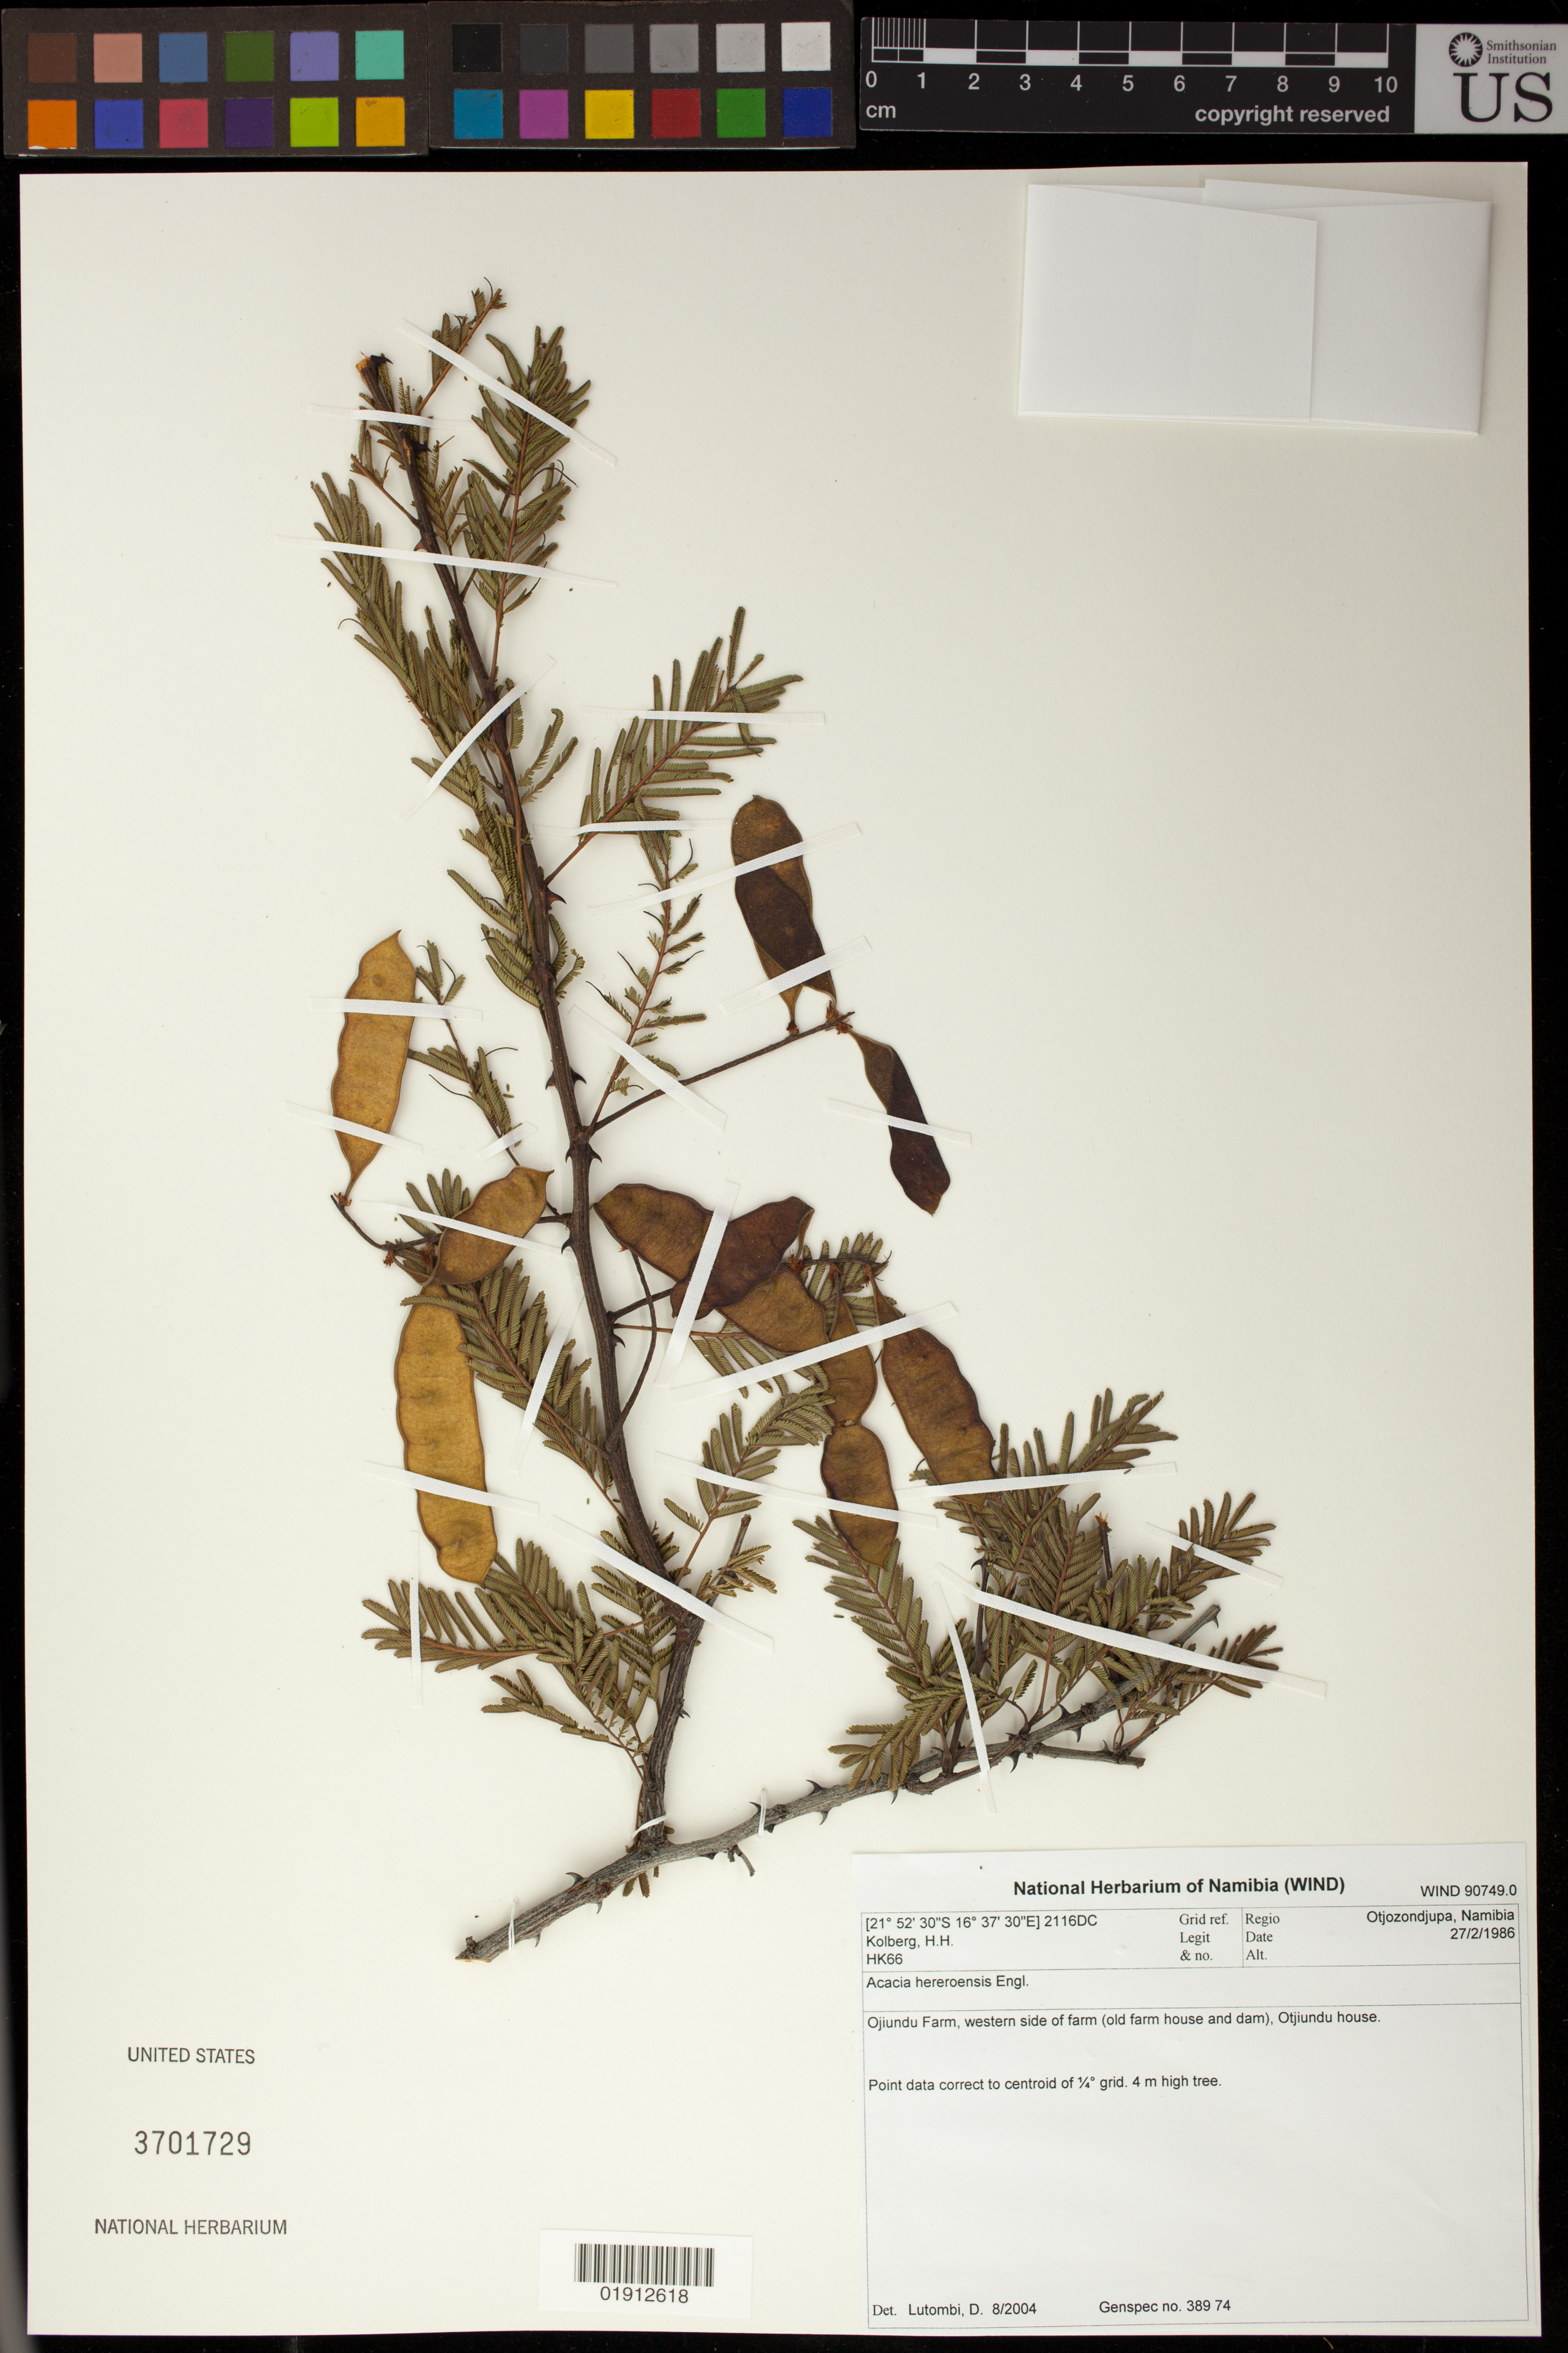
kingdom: Plantae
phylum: Tracheophyta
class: Magnoliopsida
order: Fabales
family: Fabaceae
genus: Senegalia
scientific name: Senegalia hereroensis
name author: (Engl.) Kyal. & Boatwr.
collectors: H. H. Kolberg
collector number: HK66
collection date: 1986-02-27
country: Namibia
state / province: Otjozondjupa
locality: Ojiundu Farm, western side of farm (old farm house and dam), Otjiundu house.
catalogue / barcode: US 3701729